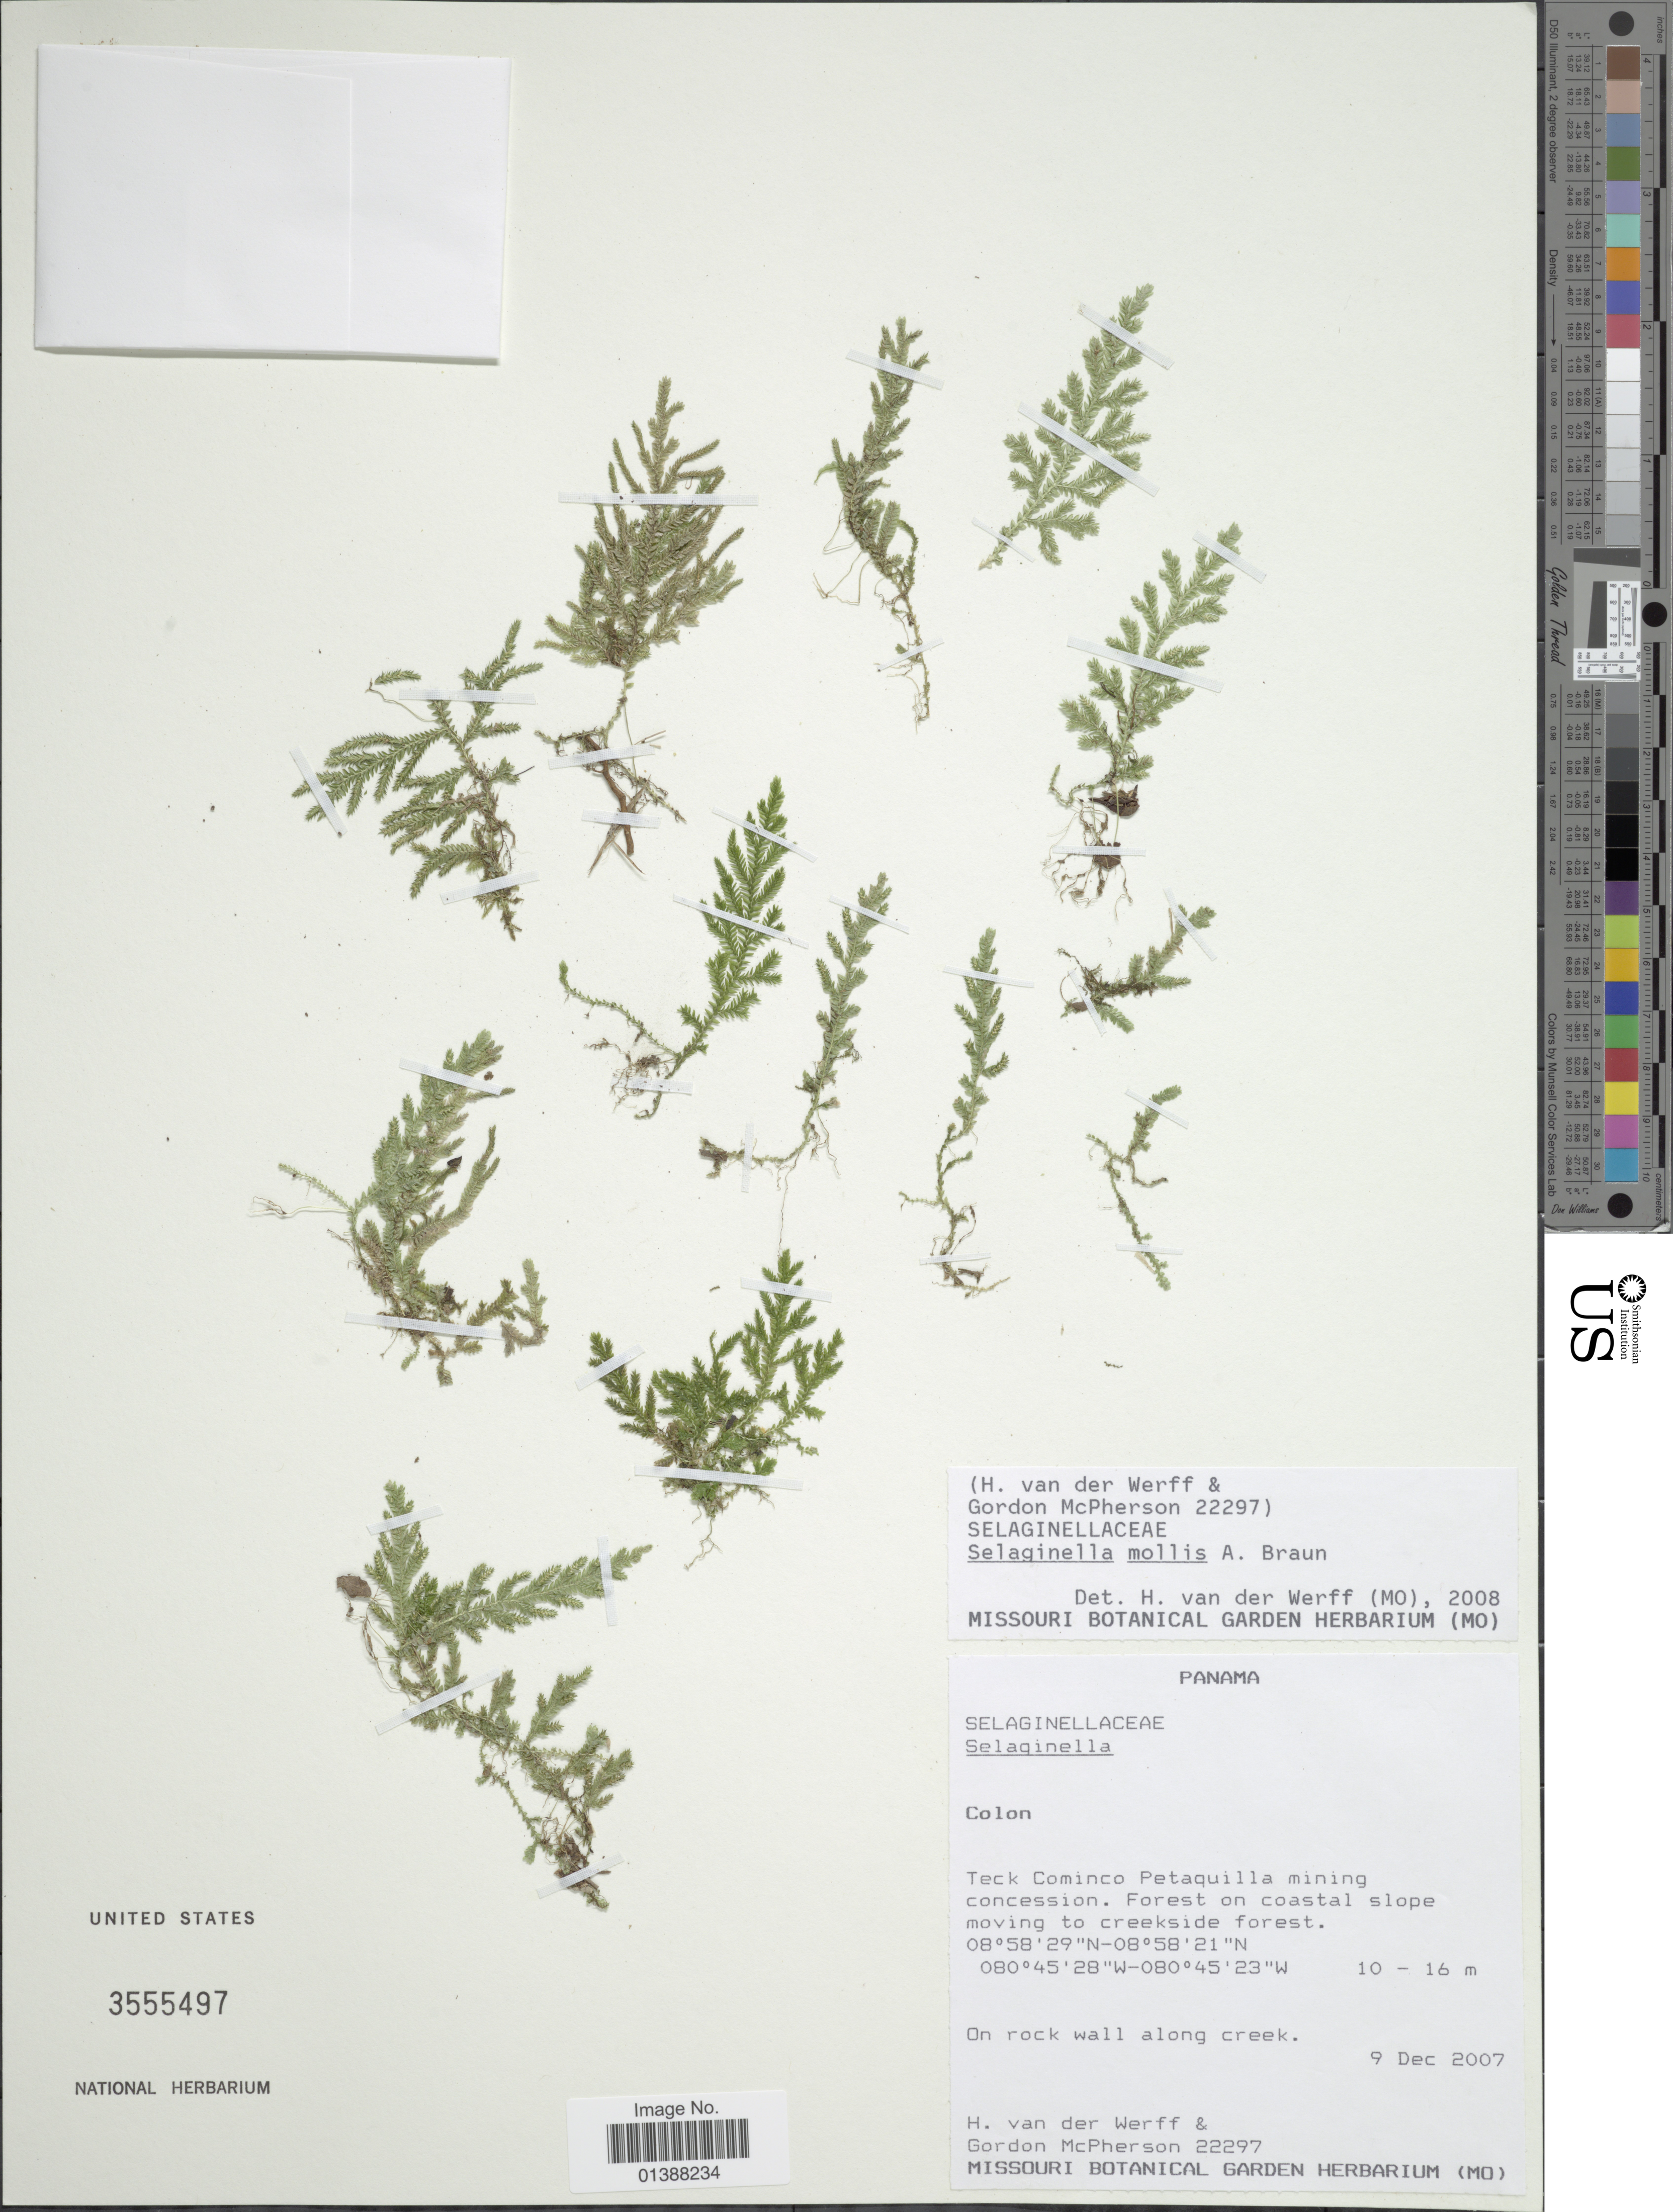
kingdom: Plantae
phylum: Tracheophyta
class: Lycopodiopsida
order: Selaginellales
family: Selaginellaceae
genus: Selaginella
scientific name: Selaginella mollis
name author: A. Braun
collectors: H. van der Werff & G. D. McPherson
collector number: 22297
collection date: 2007-12-09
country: Panama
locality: Conol, Teck Cominco Petaquilla mining concession Forest on coastal slope moving to creekside forest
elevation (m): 10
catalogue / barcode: US 3555497